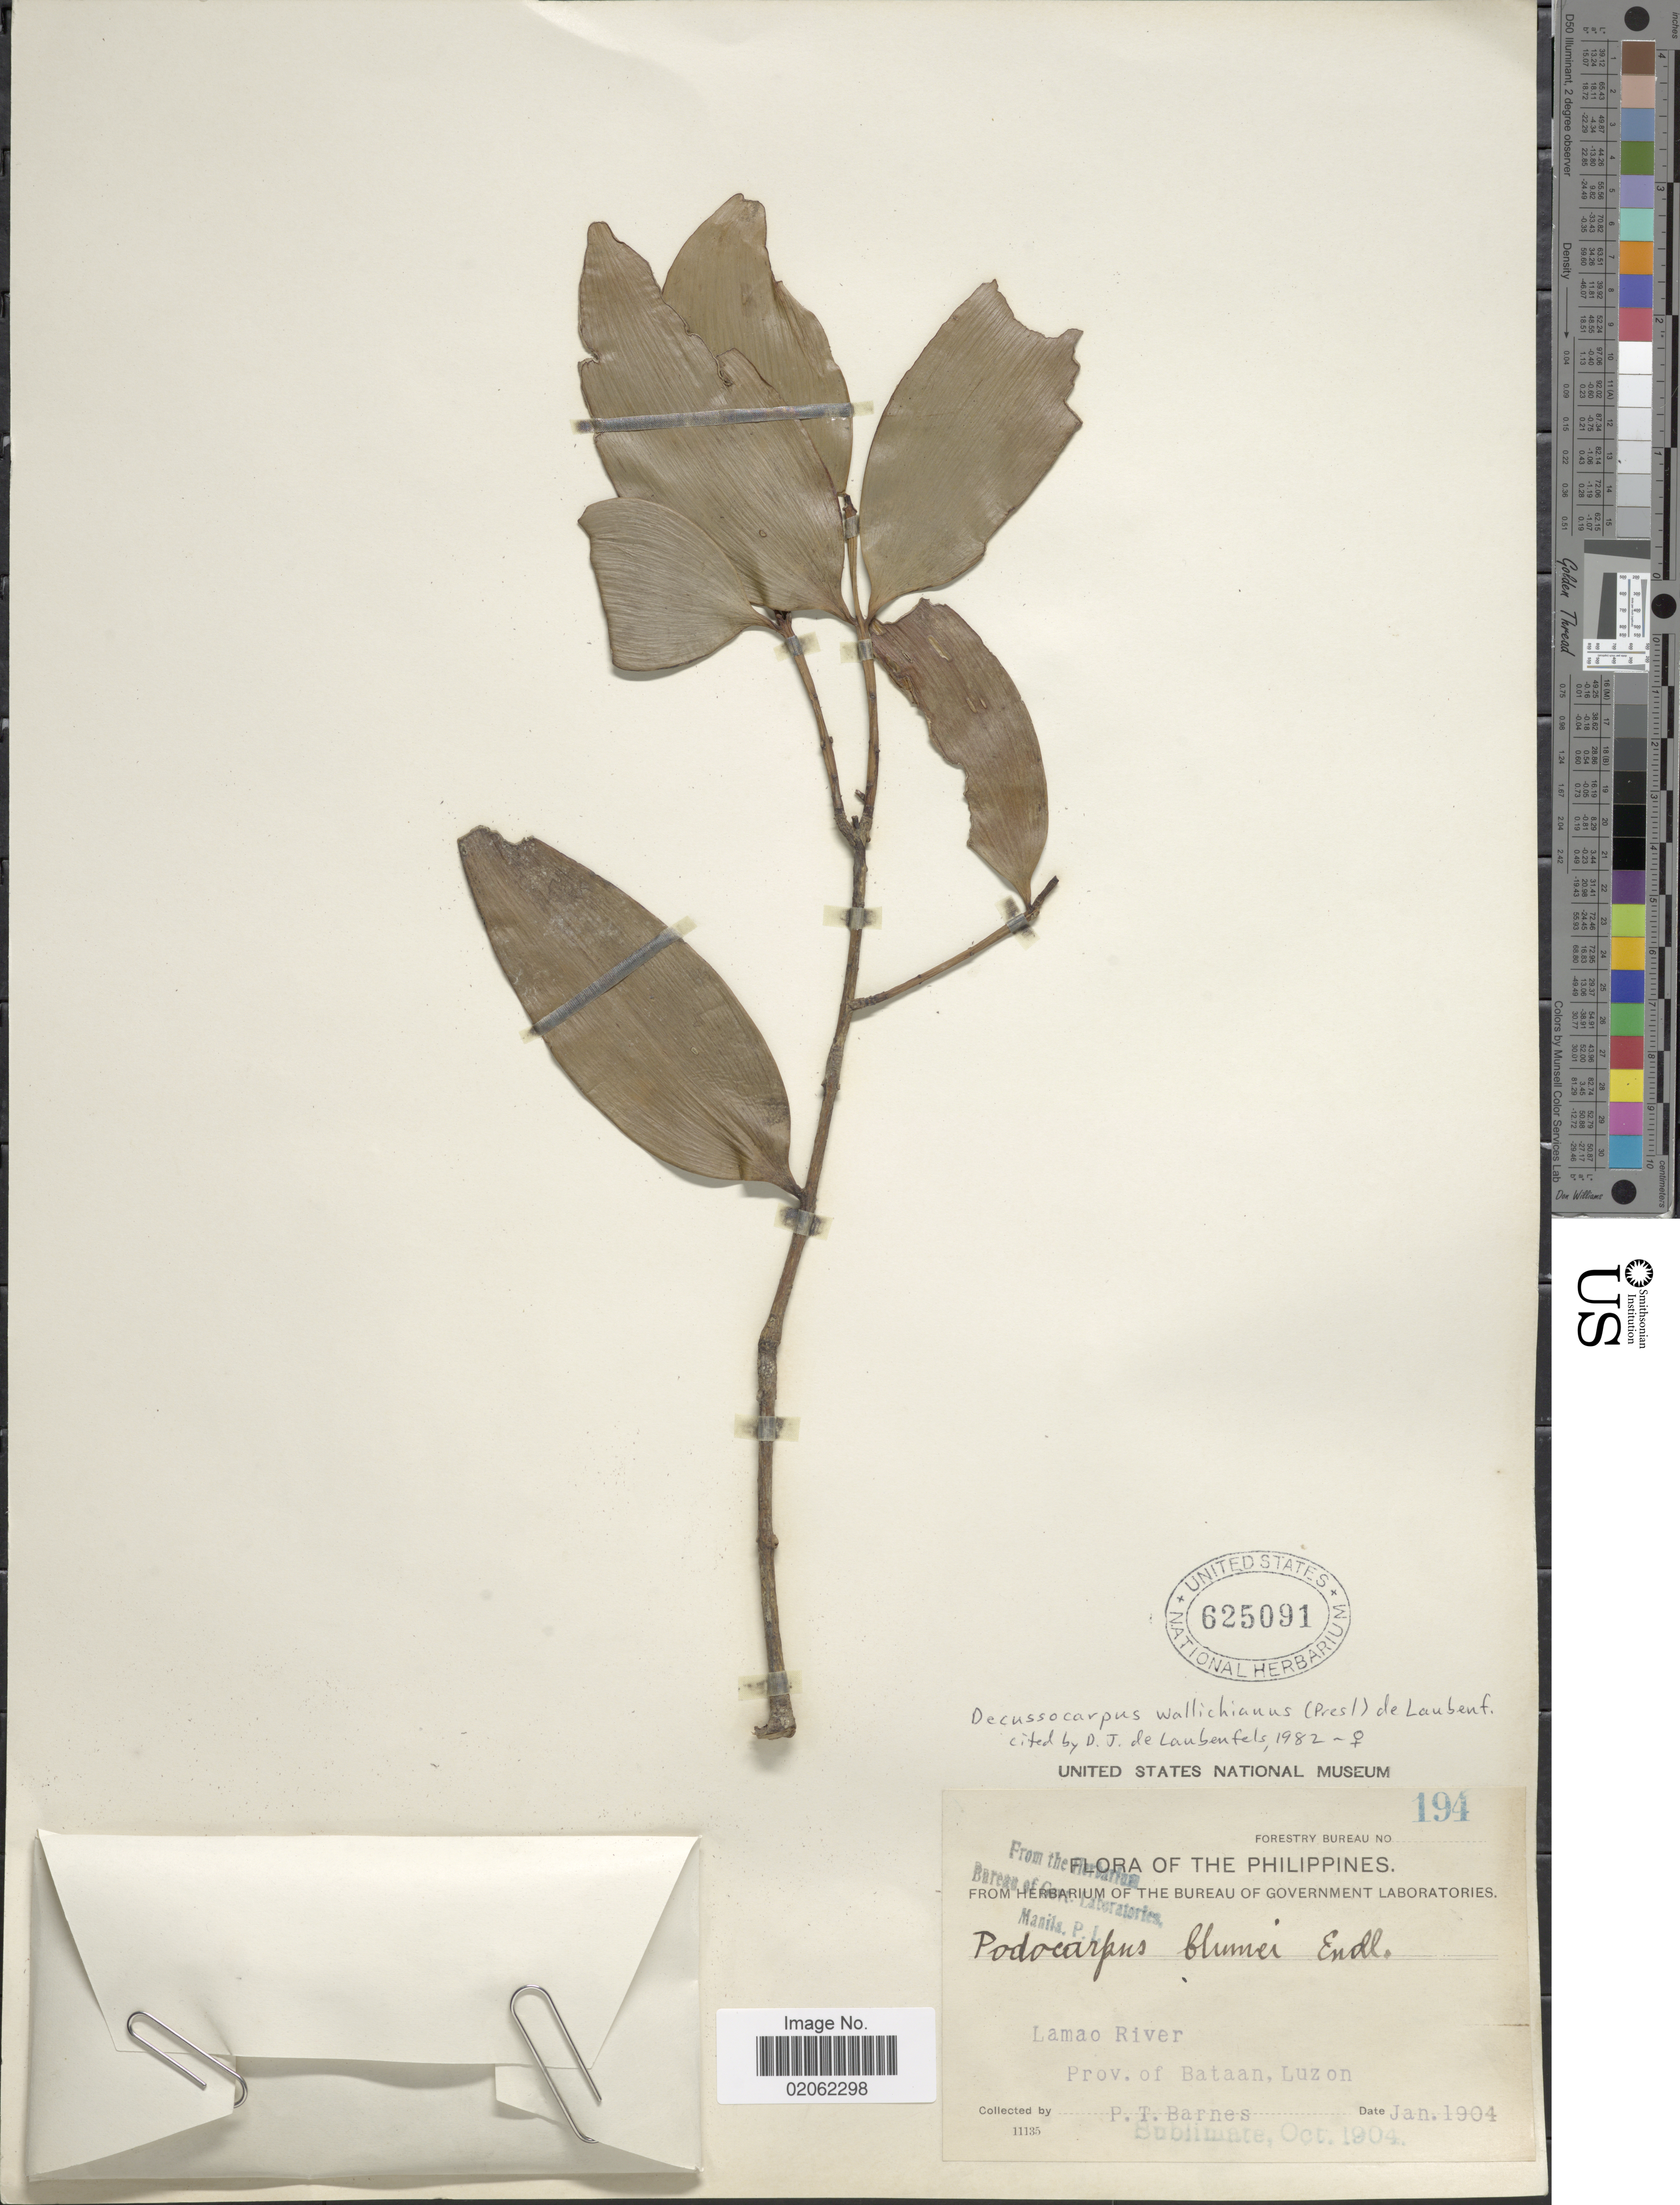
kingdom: Plantae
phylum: Tracheophyta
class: Pinopsida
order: Pinales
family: Podocarpaceae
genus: Decussocarpus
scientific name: Decussocarpus wallichianus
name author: (C. Presl) de Laub.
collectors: P. Barnes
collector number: Forestry Bureau 194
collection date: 1904-01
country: Philippines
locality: Lamao River, Prov. of Bataan, Luzon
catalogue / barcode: US 625091